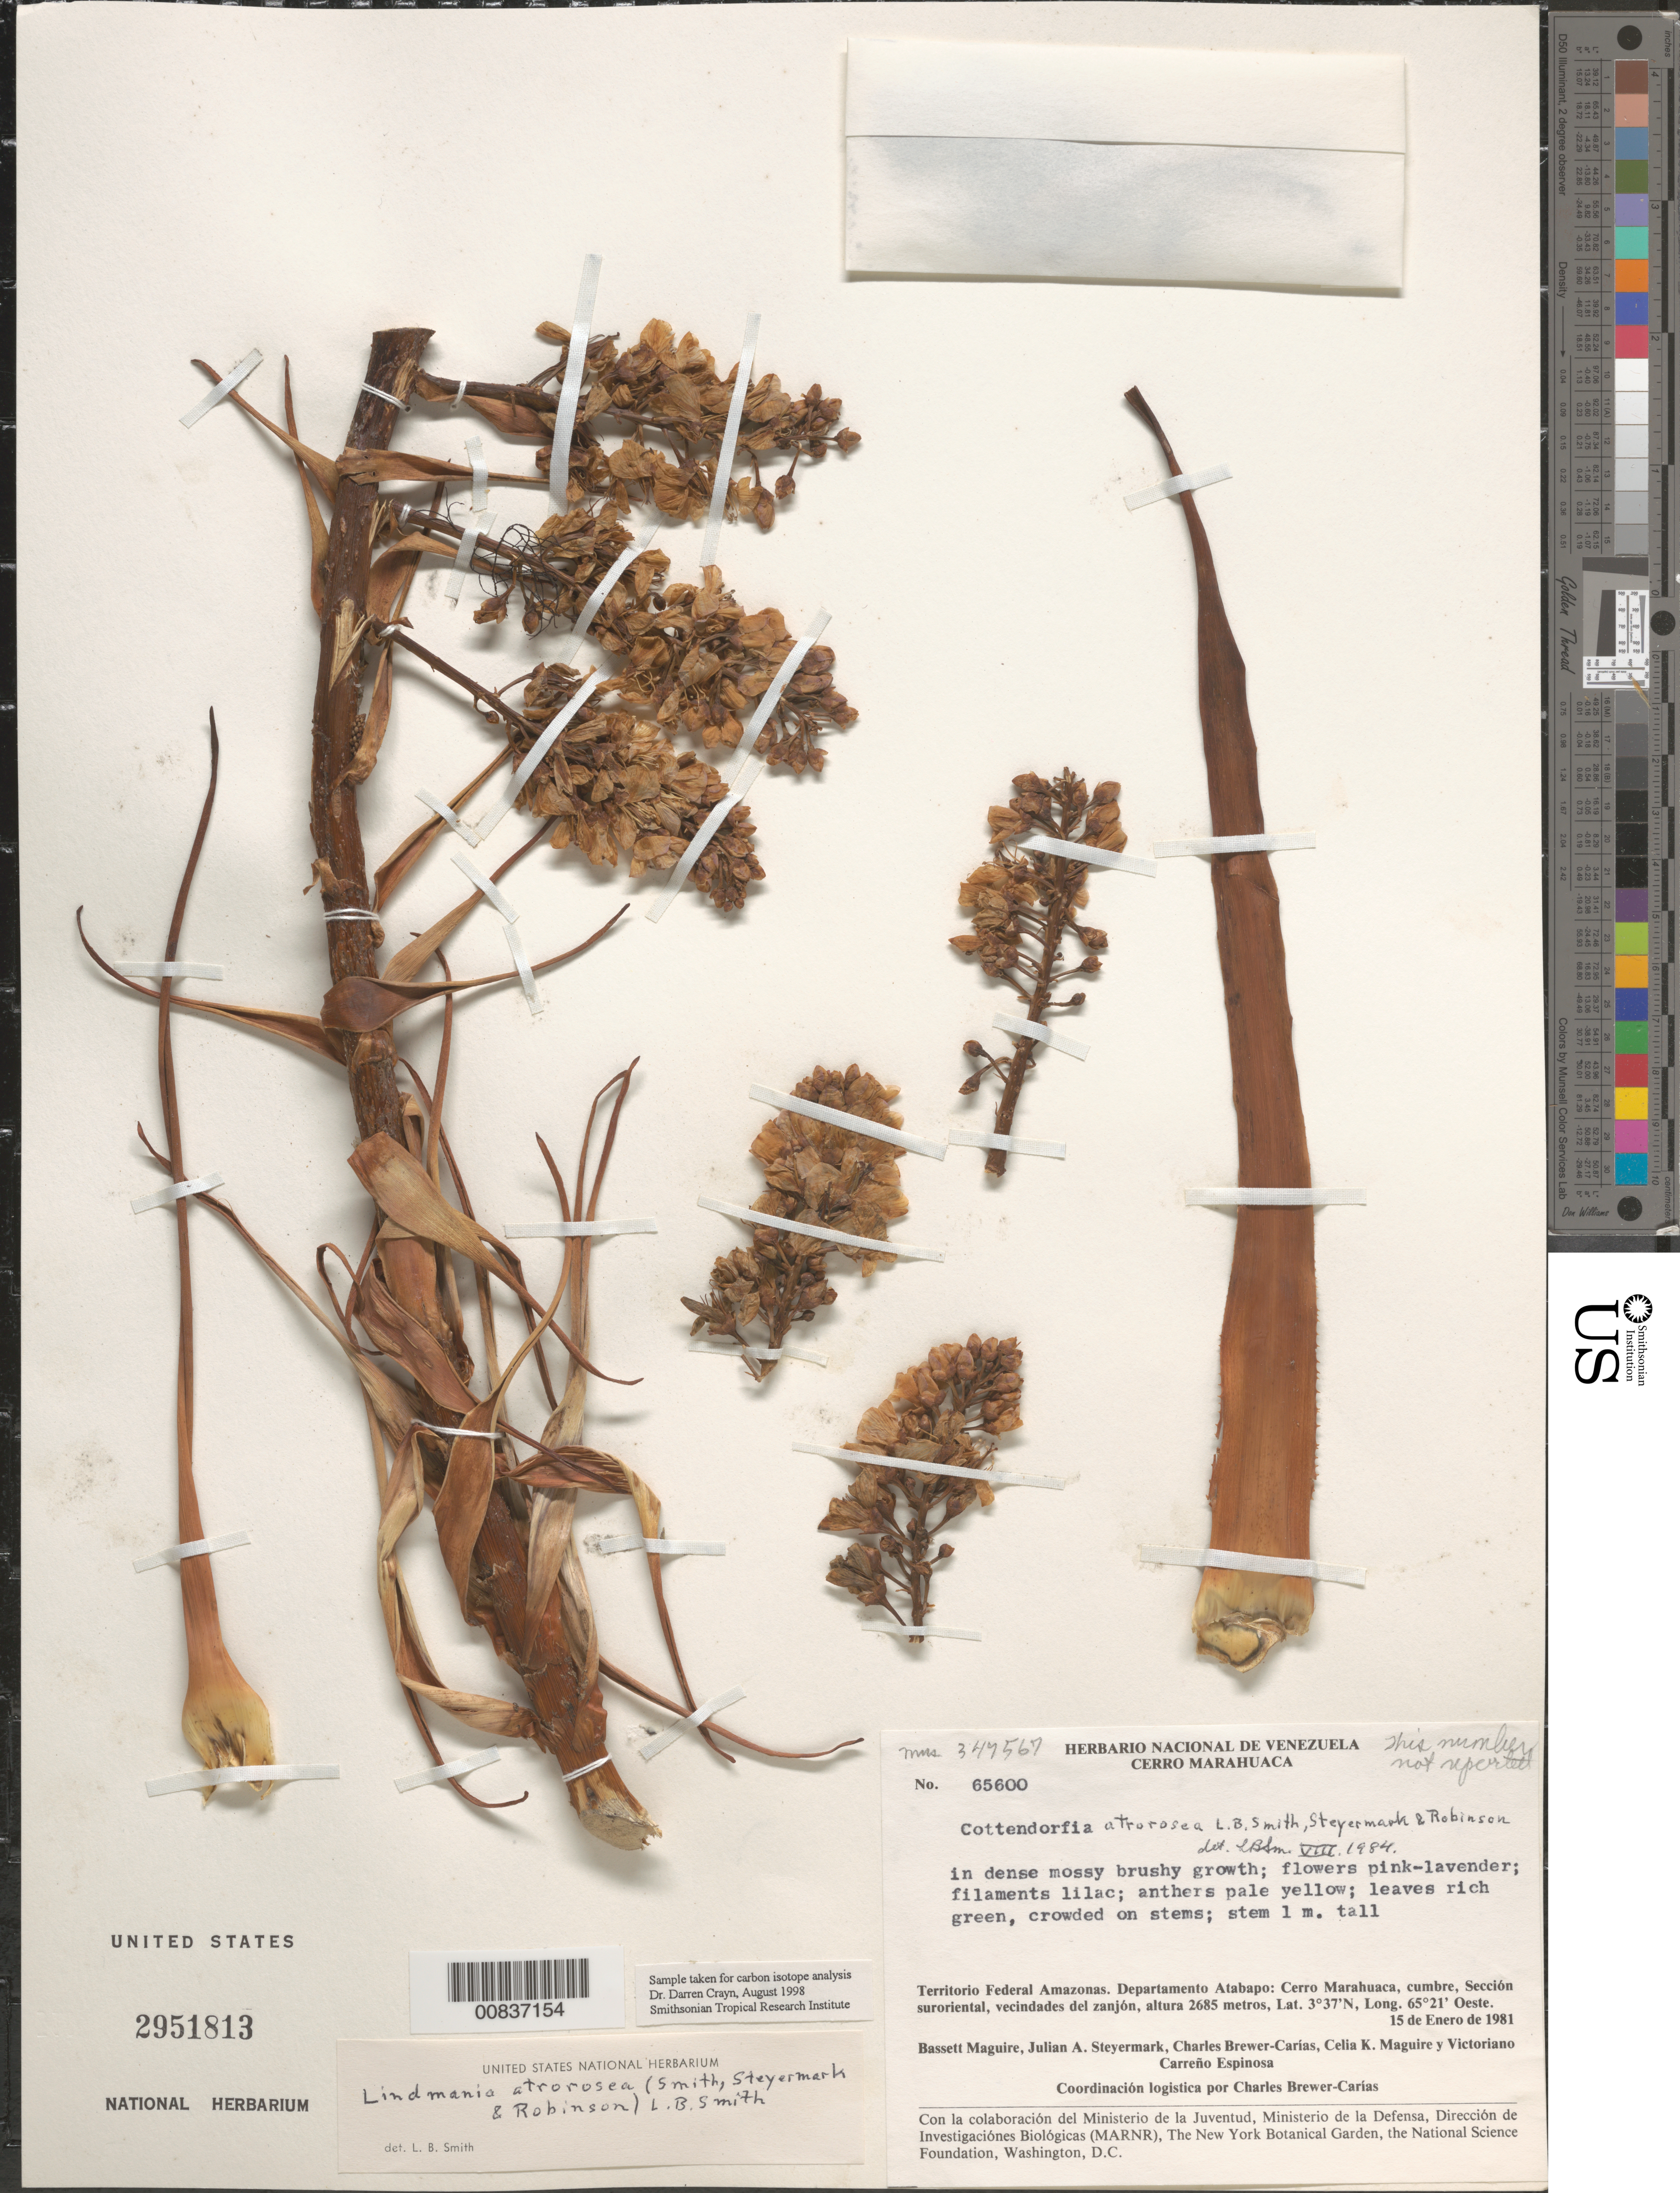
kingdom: Plantae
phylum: Tracheophyta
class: Liliopsida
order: Poales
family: Bromeliaceae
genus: Lindmania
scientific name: Lindmania atrorosea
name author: (L.B. Sm. et al.) L.B. Sm.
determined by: Smith, Lyman B., (US), NMNH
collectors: B. Maguire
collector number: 65600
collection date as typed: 15-Jan-81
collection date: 1981-01-15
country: Venezuela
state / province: Amazonas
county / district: Atabapo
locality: Cerro Marahuaca, sección SO, vic. del zanjón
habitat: Cumbre; in dense, mossy, brushy growth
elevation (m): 2685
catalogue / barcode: US 2951813